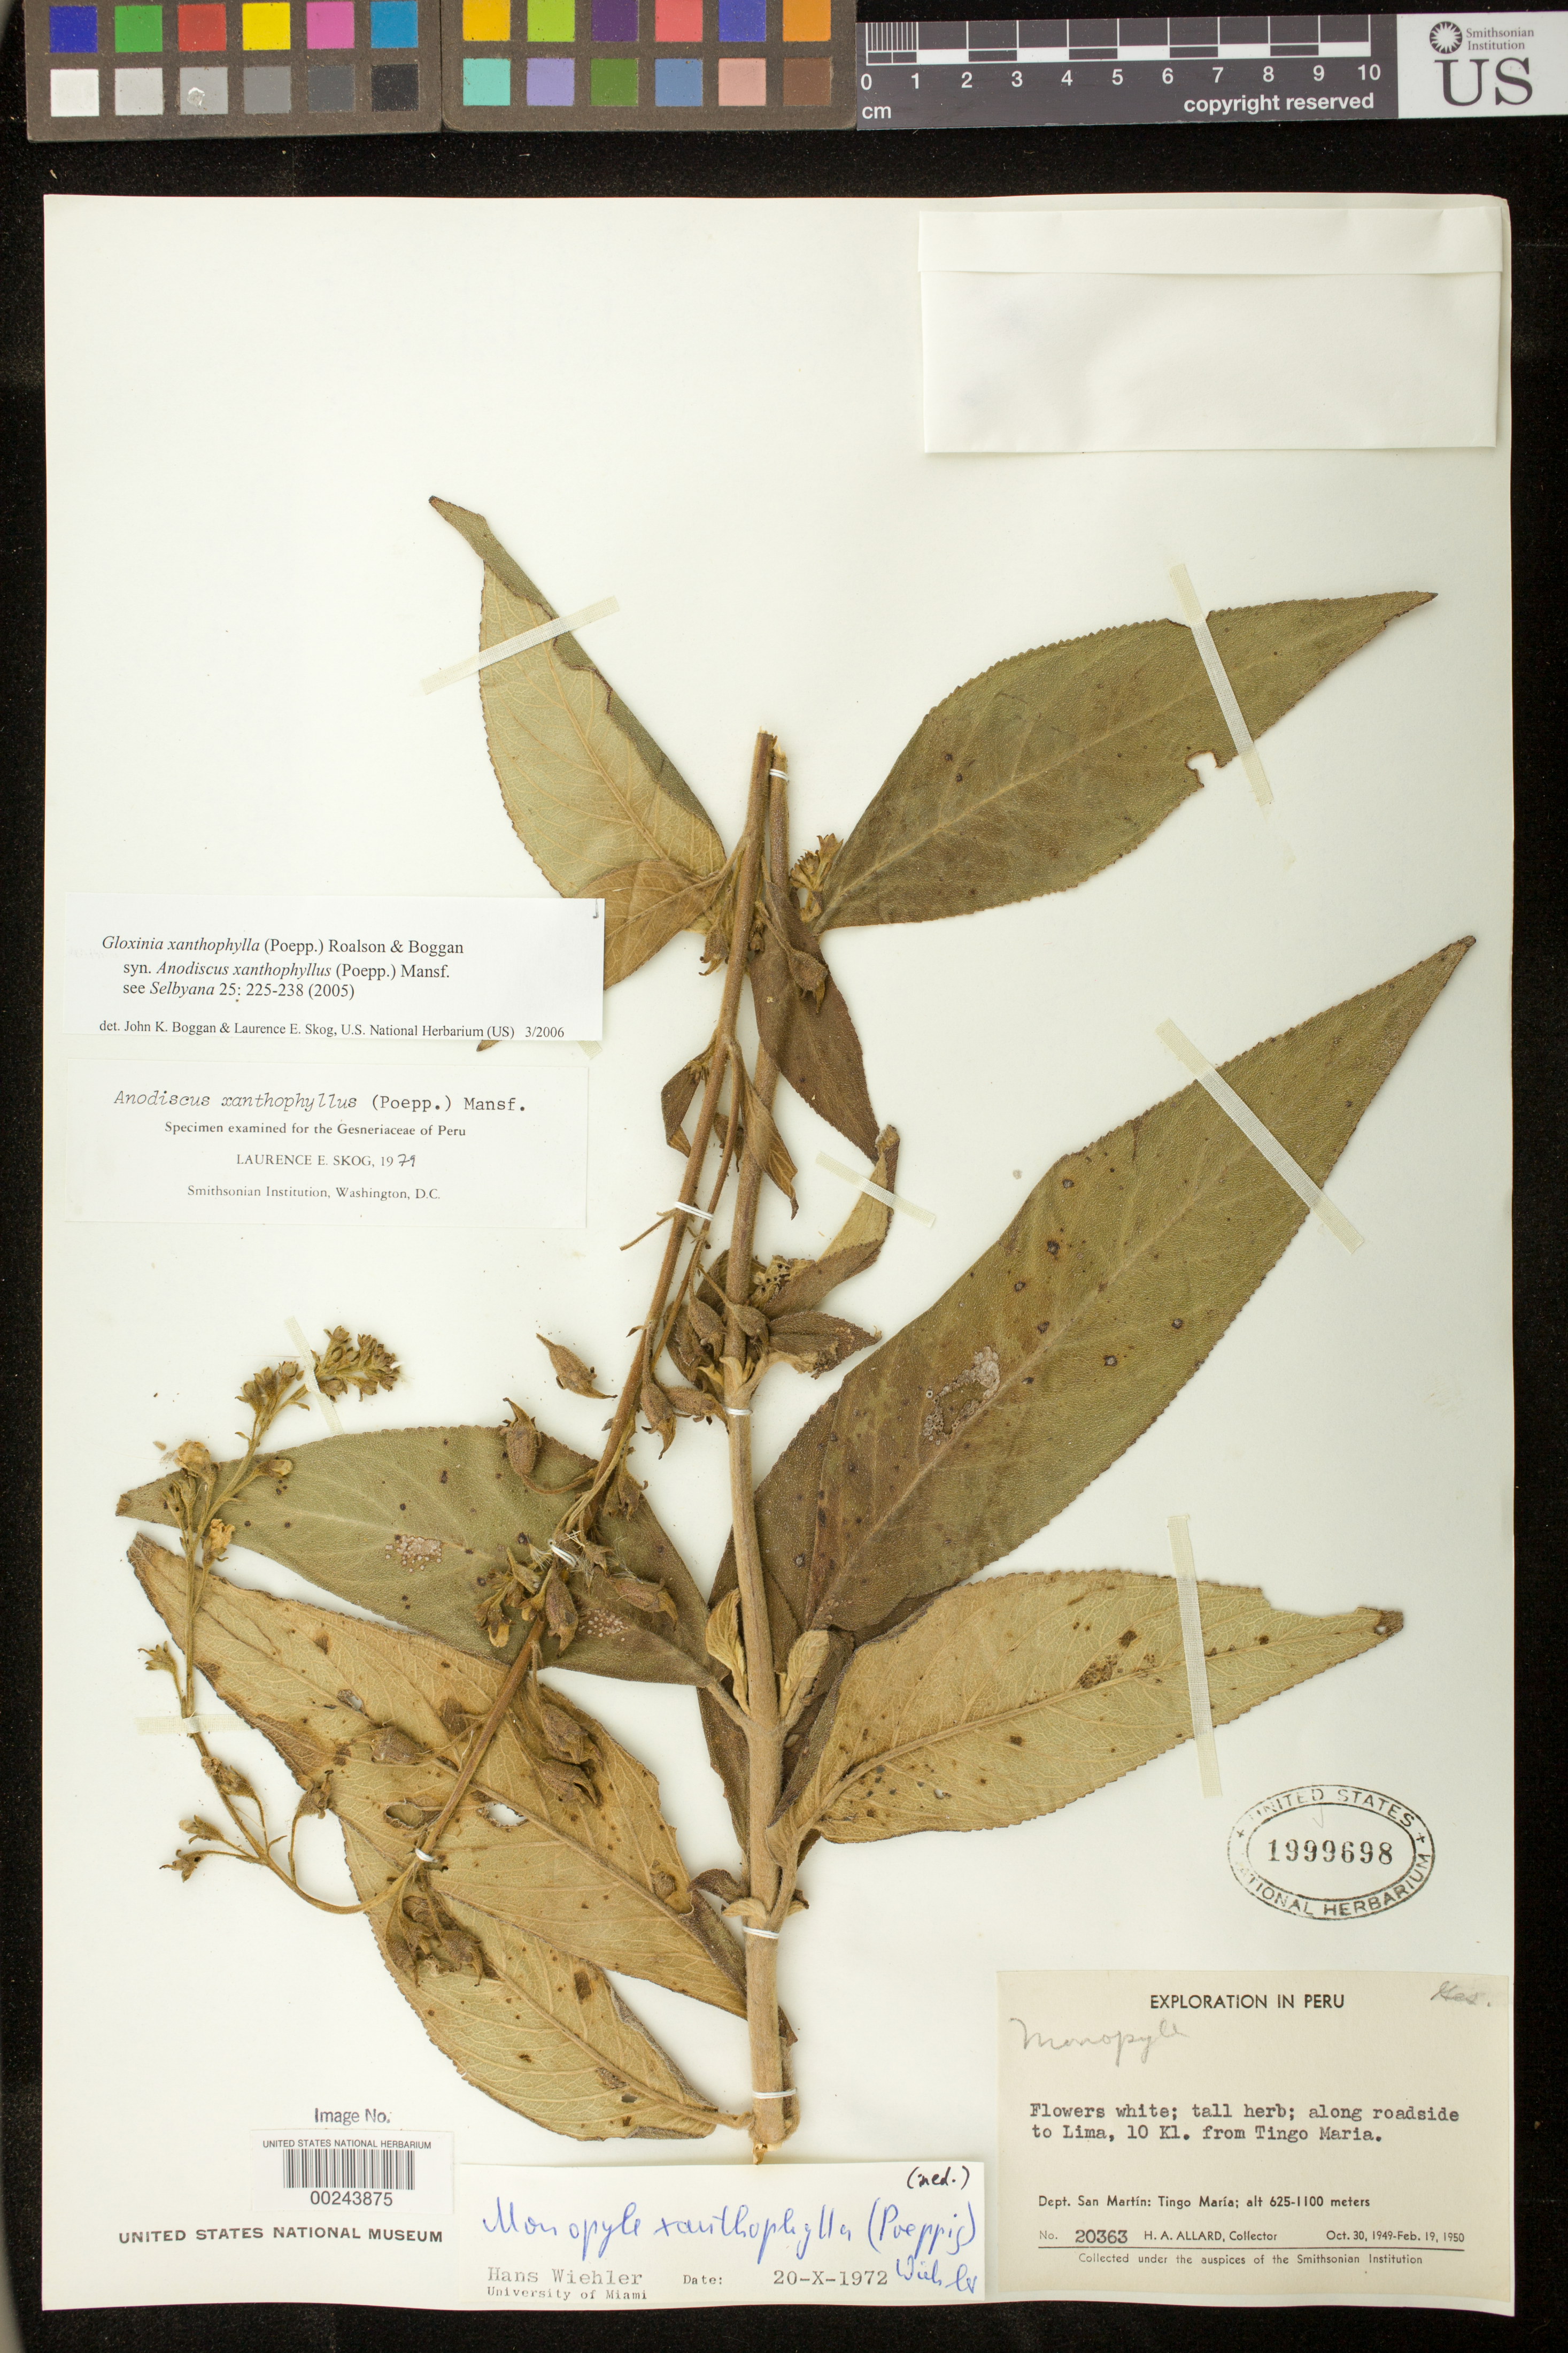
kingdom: Plantae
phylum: Tracheophyta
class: Magnoliopsida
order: Lamiales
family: Gesneriaceae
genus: Gloxinia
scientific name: Gloxinia xanthophylla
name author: (Poepp.) Roalson & Boggan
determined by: Boggan, J. K.; Skog, L. E.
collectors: H. A. Allard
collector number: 20363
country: Peru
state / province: San Martín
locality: Along roadside to Lima, 10 kl from Tingo Maria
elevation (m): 625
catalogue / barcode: US 1999698